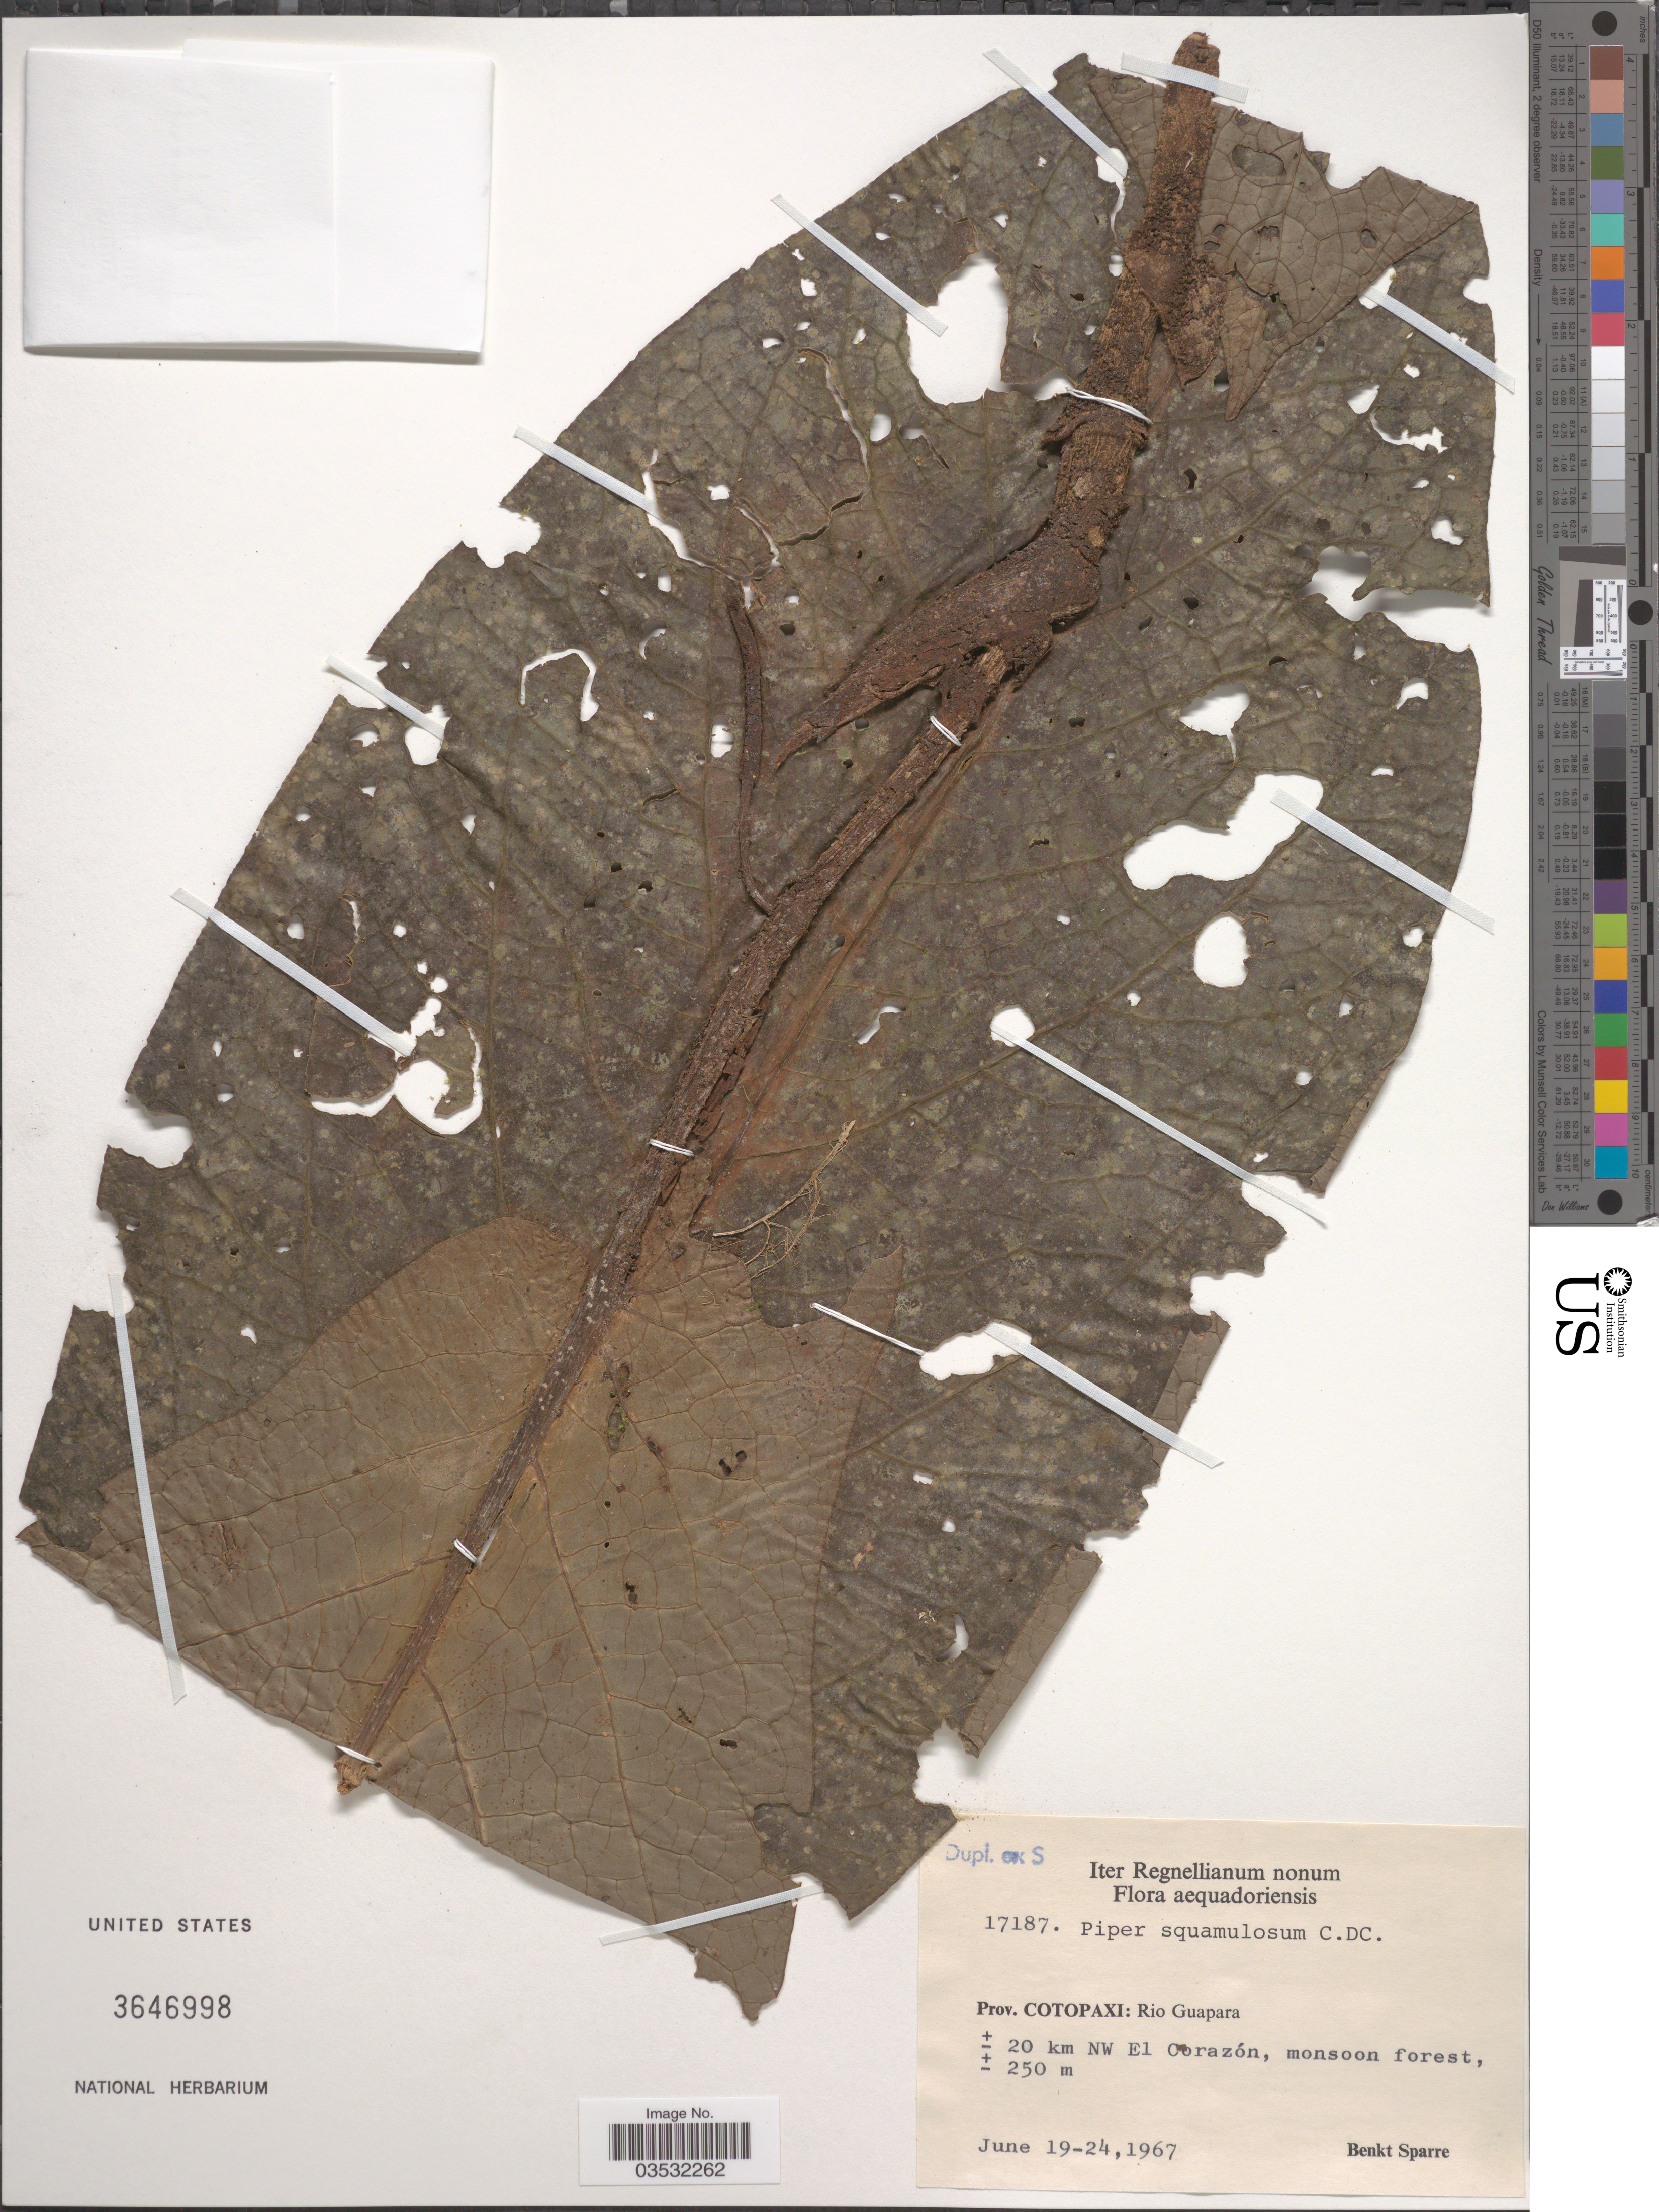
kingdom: Plantae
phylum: Tracheophyta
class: Magnoliopsida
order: Piperales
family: Piperaceae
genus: Piper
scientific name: Piper squamulosum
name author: C. DC.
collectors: B. Sparre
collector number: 17187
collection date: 1967-06-19/1967-06-24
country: Ecuador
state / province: Cotopaxi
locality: Aequadoriensis. Rio Guapara ± 20 km NW El Corazón.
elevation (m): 250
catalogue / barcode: US 3646998